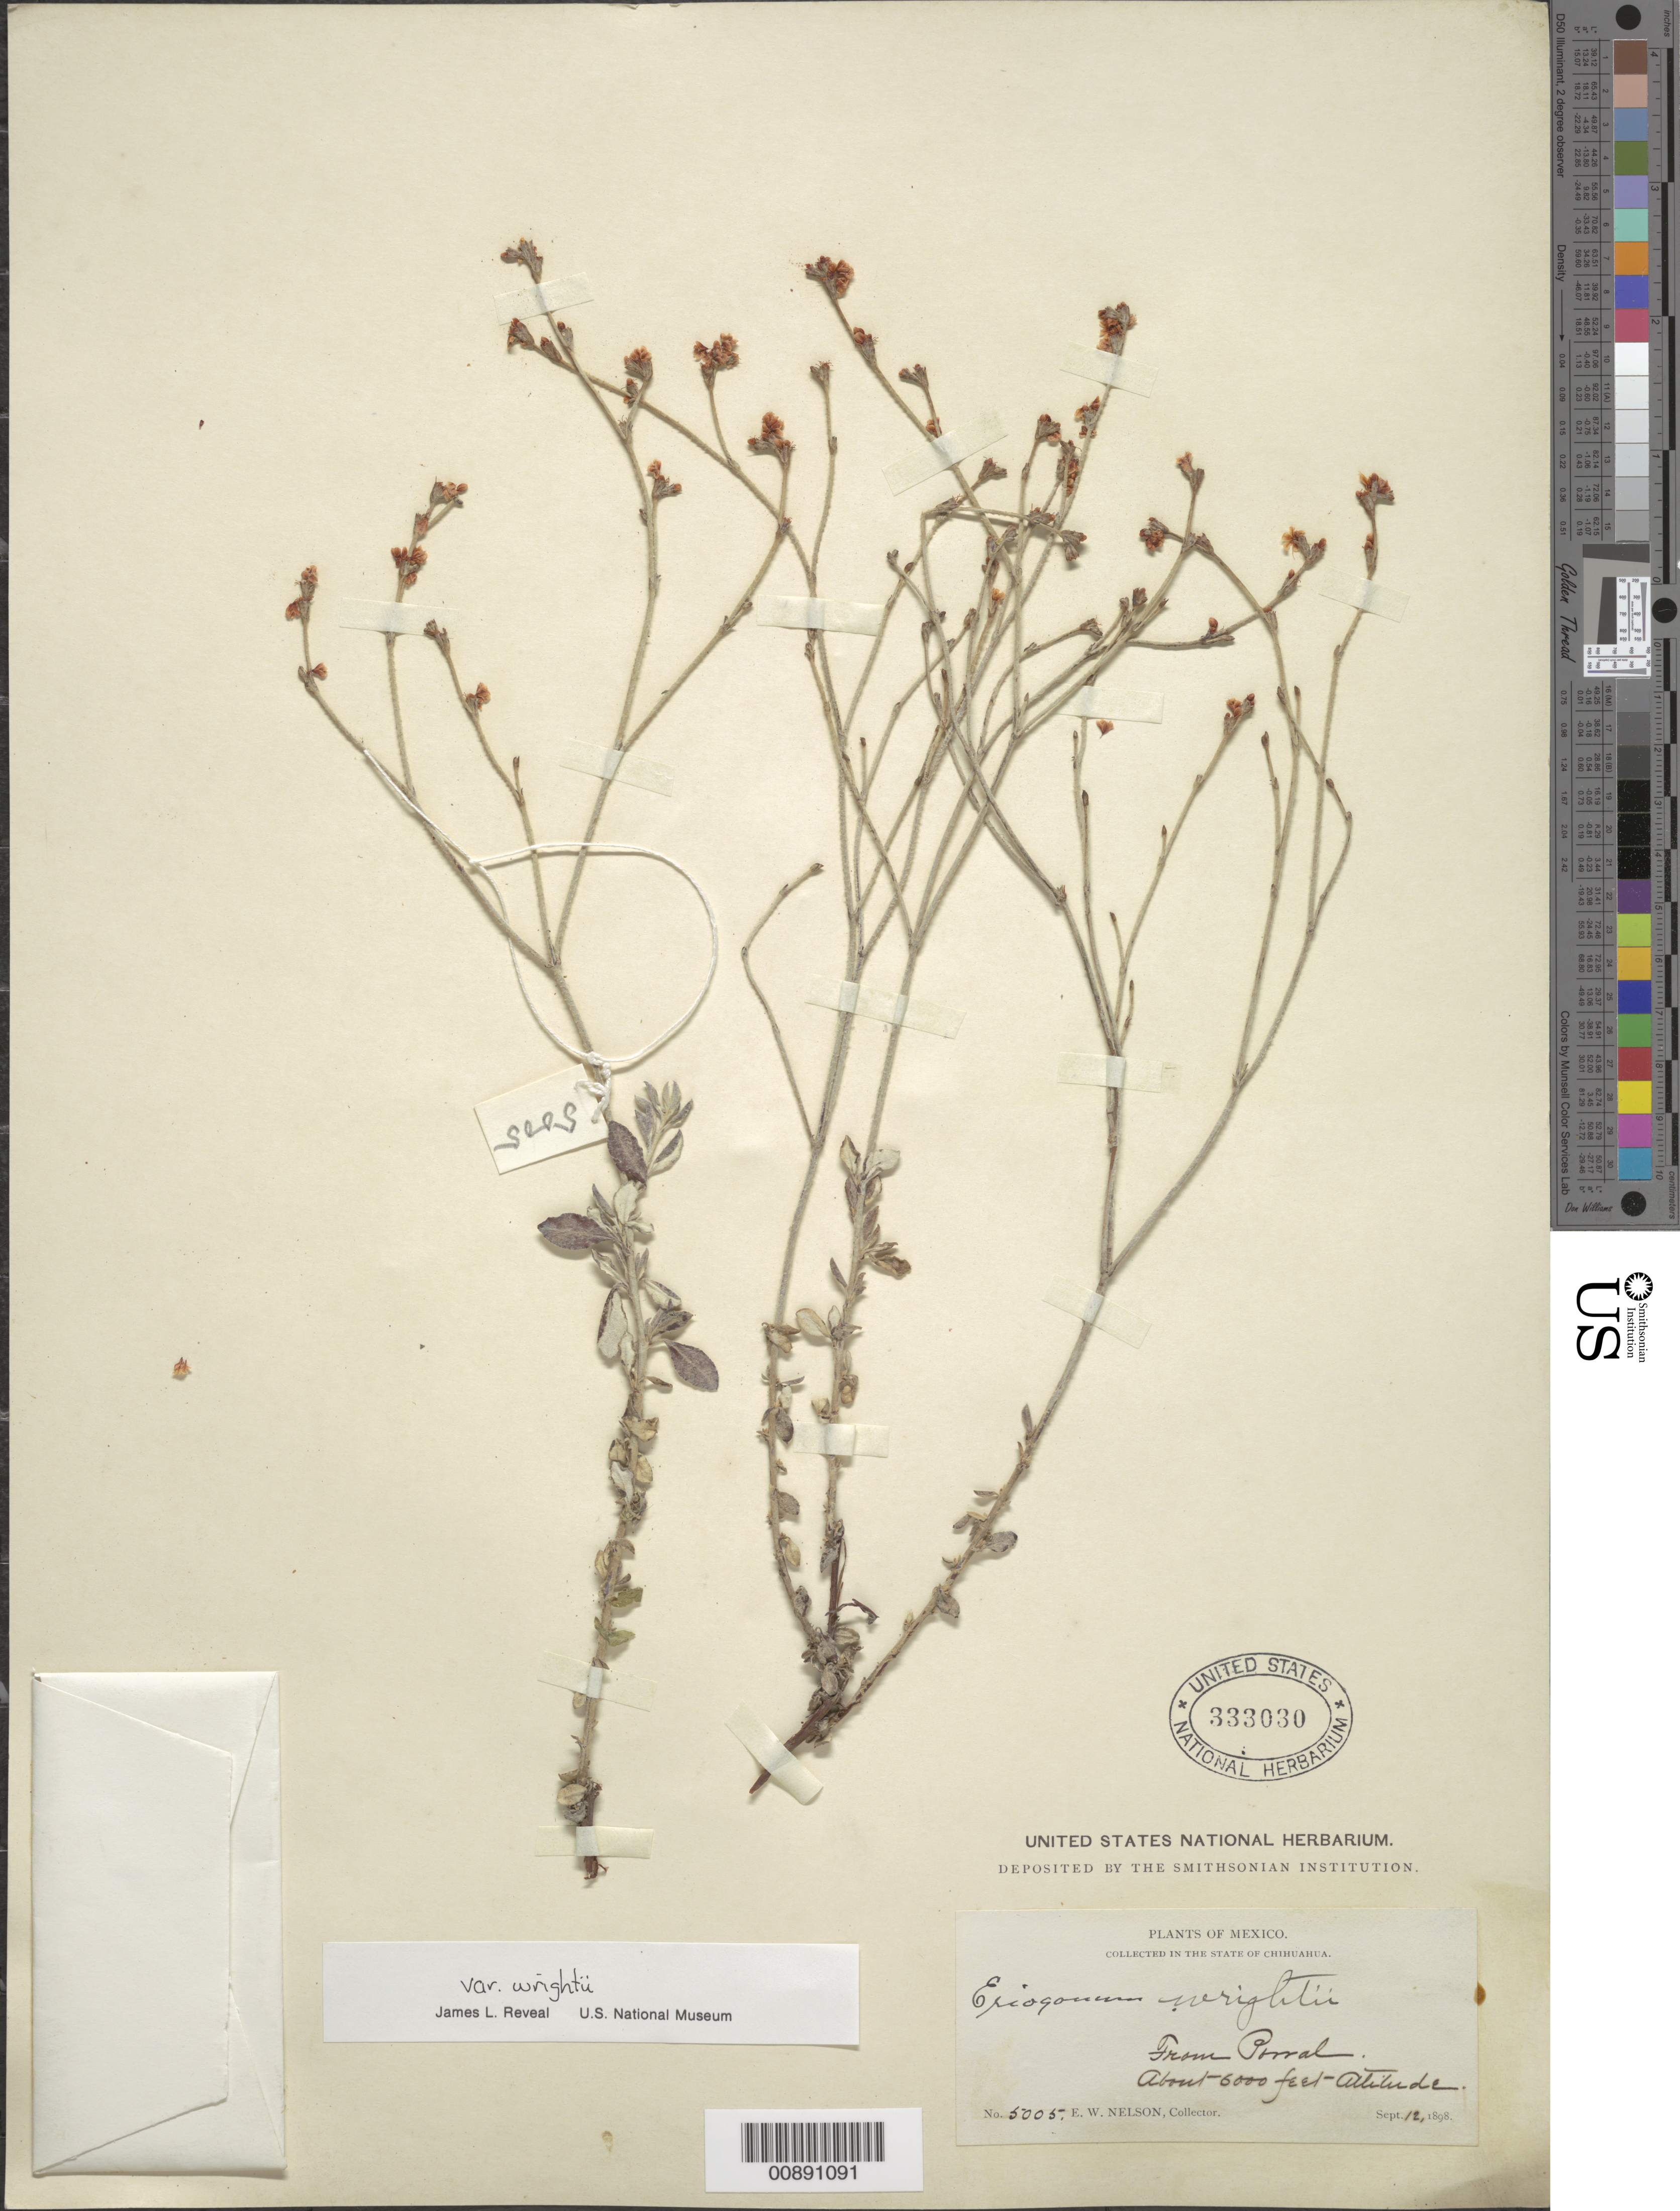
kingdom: Plantae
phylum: Tracheophyta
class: Magnoliopsida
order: Caryophyllales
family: Polygonaceae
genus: Eriogonum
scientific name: Eriogonum wrightii var. wrightii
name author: Torr. ex Benth.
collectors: E. W. Nelson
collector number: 5005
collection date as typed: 12 Sep 1898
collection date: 1898-09-12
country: Mexico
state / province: Chihuahua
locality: Parral, Chihuahua.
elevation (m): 1829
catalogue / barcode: US 333030